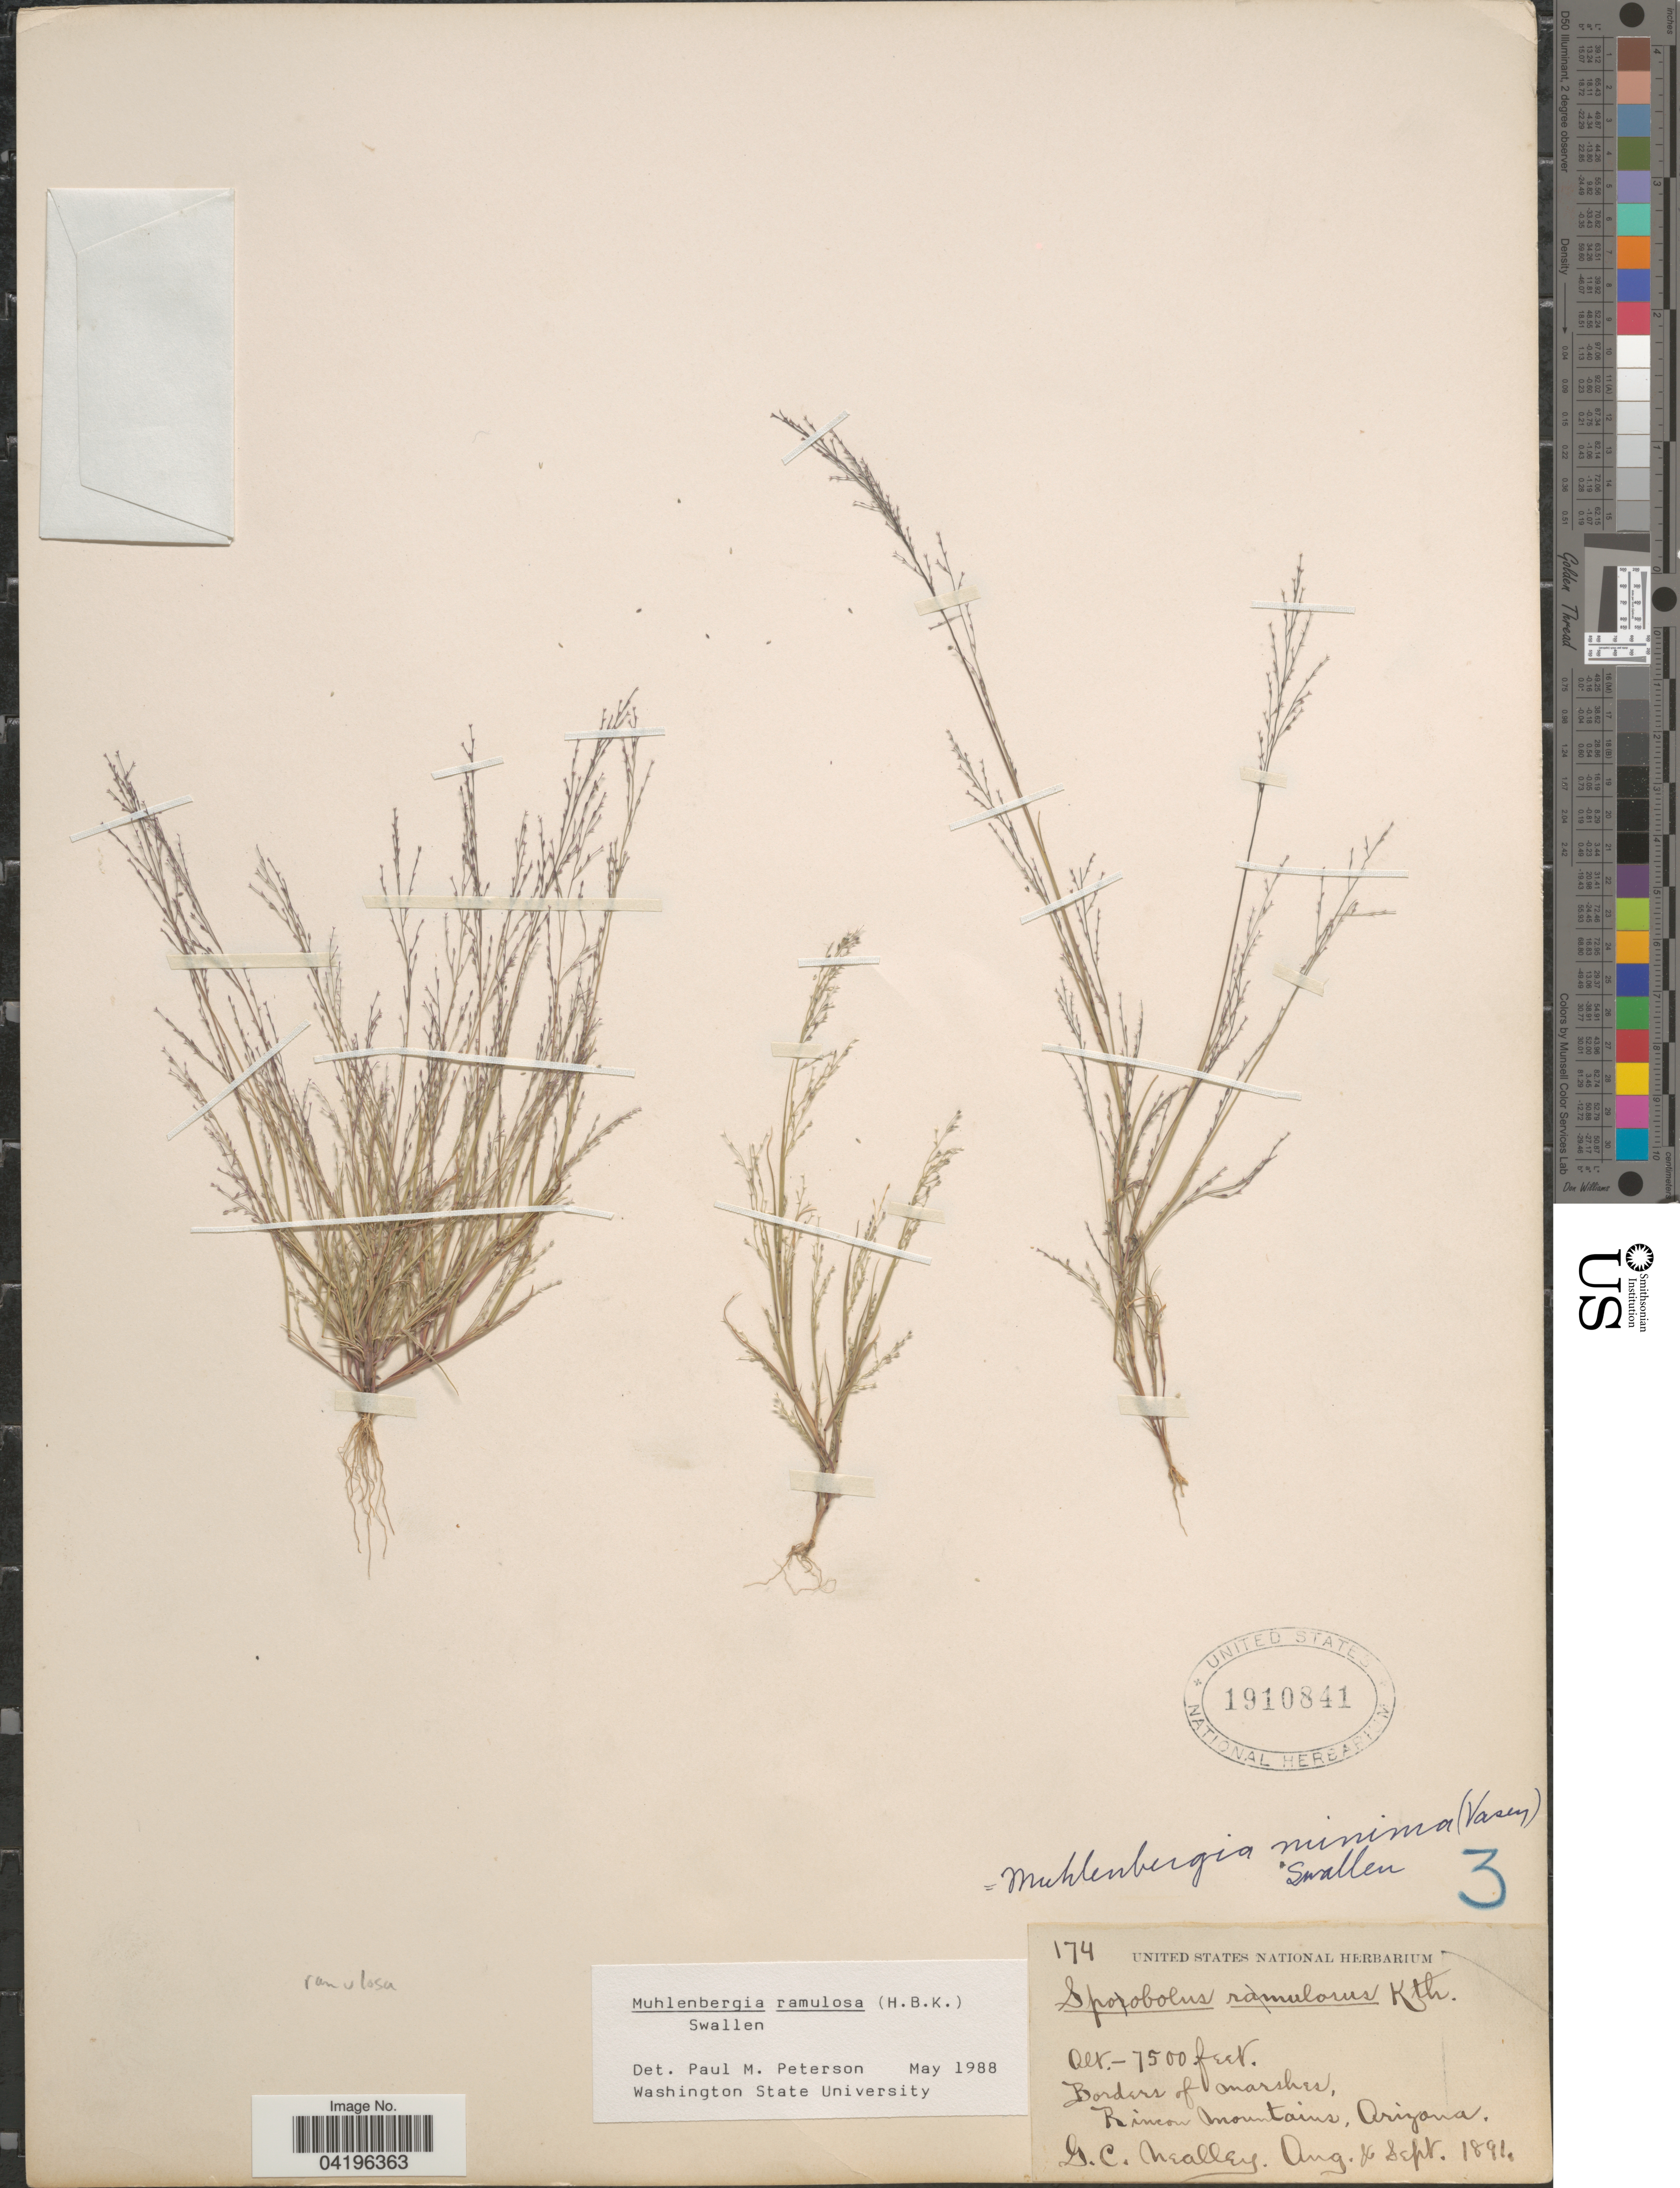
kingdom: Plantae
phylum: Tracheophyta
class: Liliopsida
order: Poales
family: Poaceae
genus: Muhlenbergia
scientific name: Muhlenbergia ramulosa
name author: (Kunth) Swallen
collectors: G. C. Nealley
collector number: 174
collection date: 1891-08/1891-09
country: United States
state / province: Arizona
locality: Borders of marshes, Rincon Mountains.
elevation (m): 2286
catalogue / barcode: US 1910841